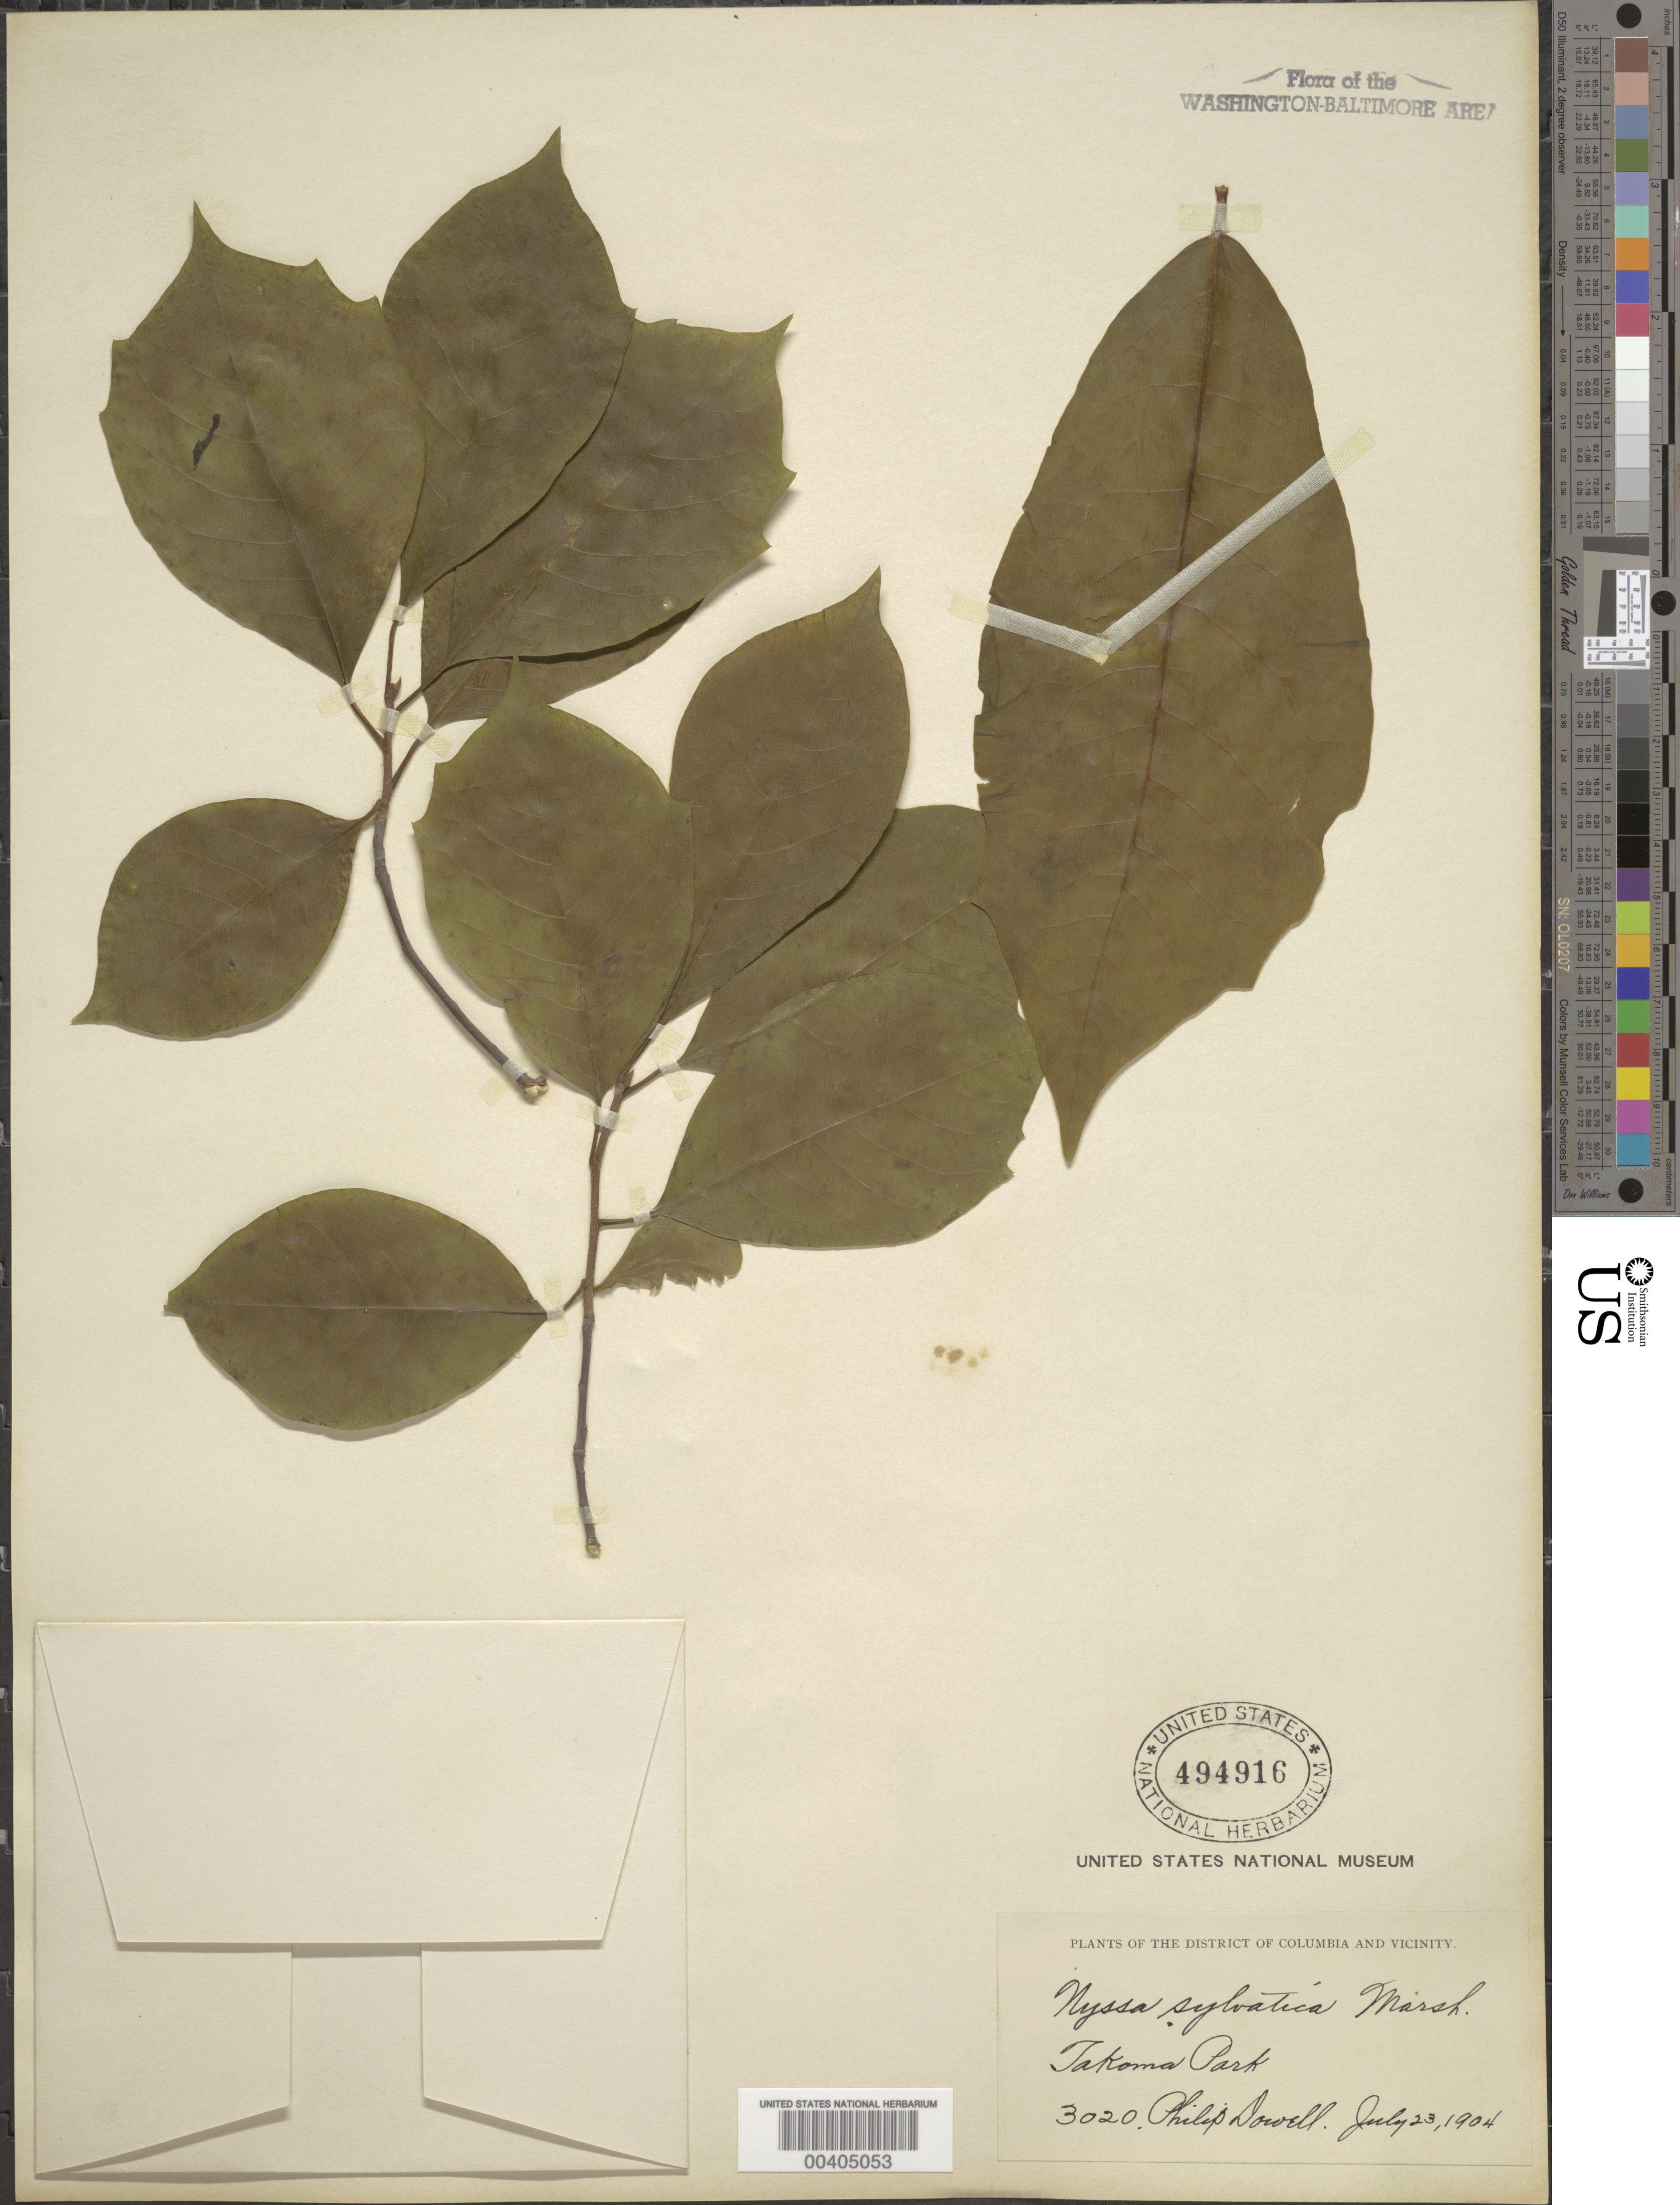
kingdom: Plantae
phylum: Tracheophyta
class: Magnoliopsida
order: Cornales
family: Nyssaceae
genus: Nyssa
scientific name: Nyssa sylvatica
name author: Marshall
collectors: P. Dowell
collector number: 3020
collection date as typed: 23 Jul 1904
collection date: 1904-07-23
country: United States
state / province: District of Columbia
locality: Takoma Park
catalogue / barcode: US 494916